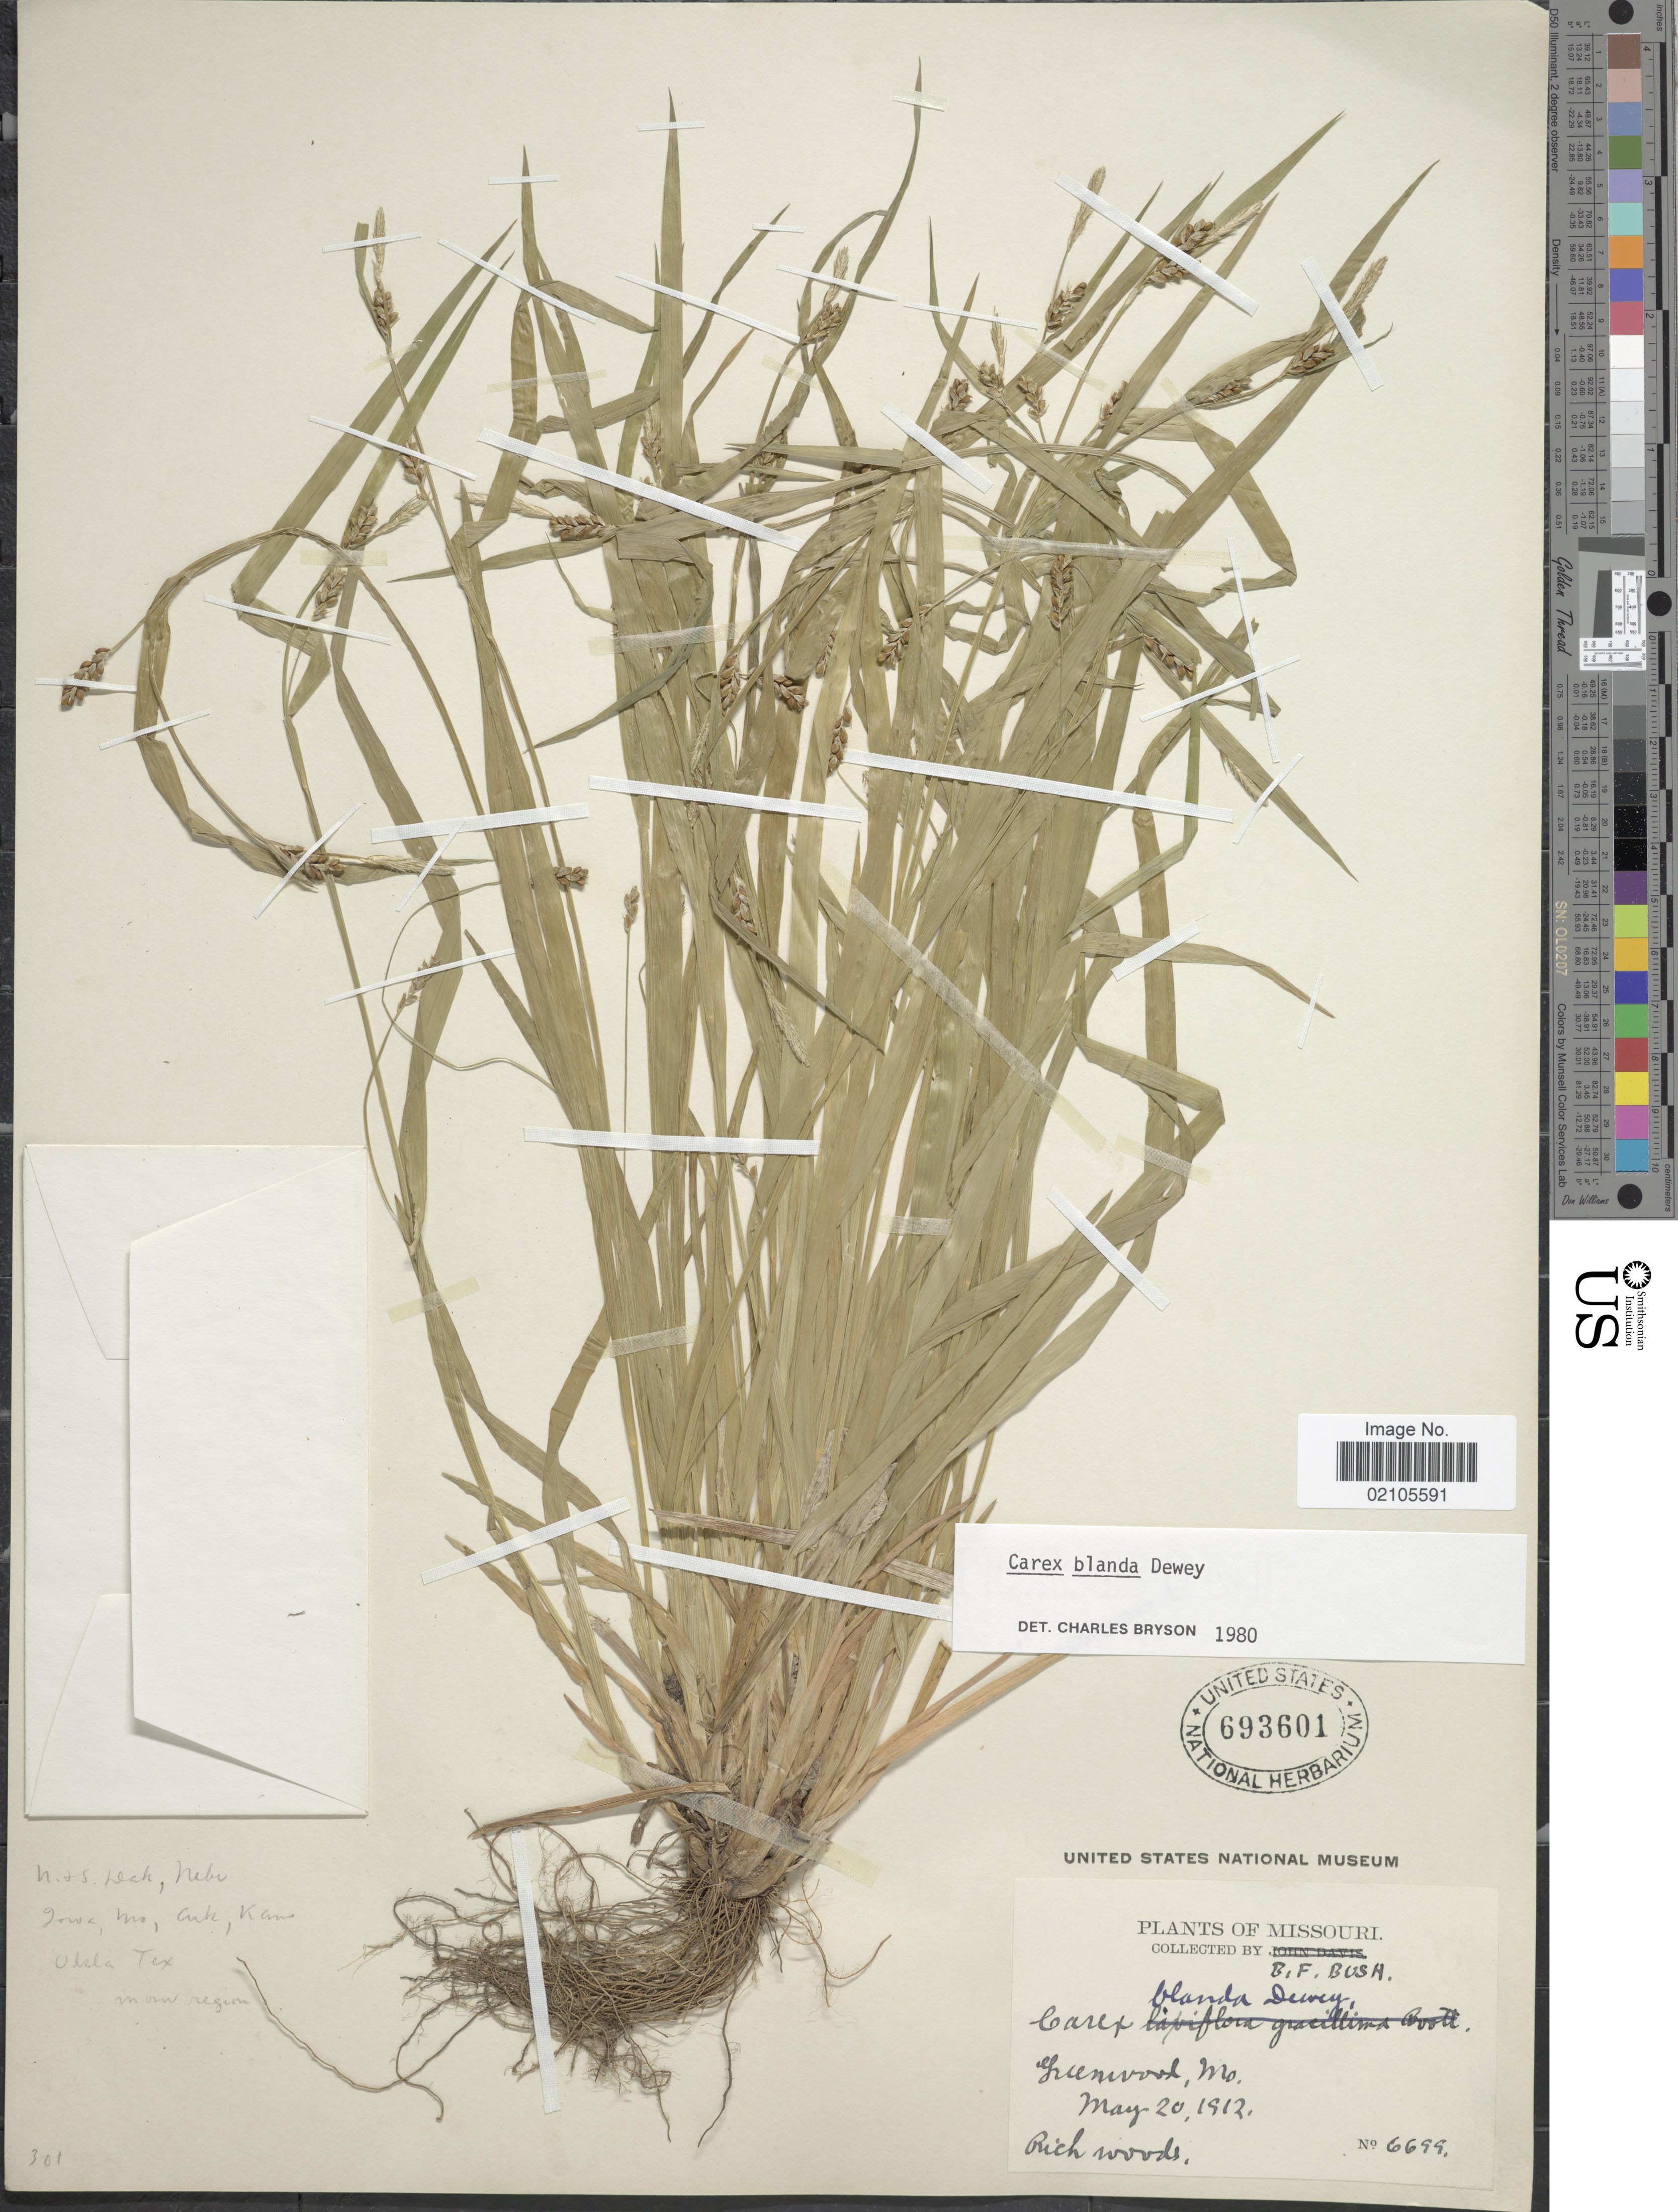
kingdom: Plantae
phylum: Tracheophyta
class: Liliopsida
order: Poales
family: Cyperaceae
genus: Carex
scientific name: Carex blanda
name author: Dewey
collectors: B. F. Bush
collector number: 6699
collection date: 1912-05-20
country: United States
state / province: Missouri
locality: Greenwood, Mo.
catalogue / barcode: US 693601